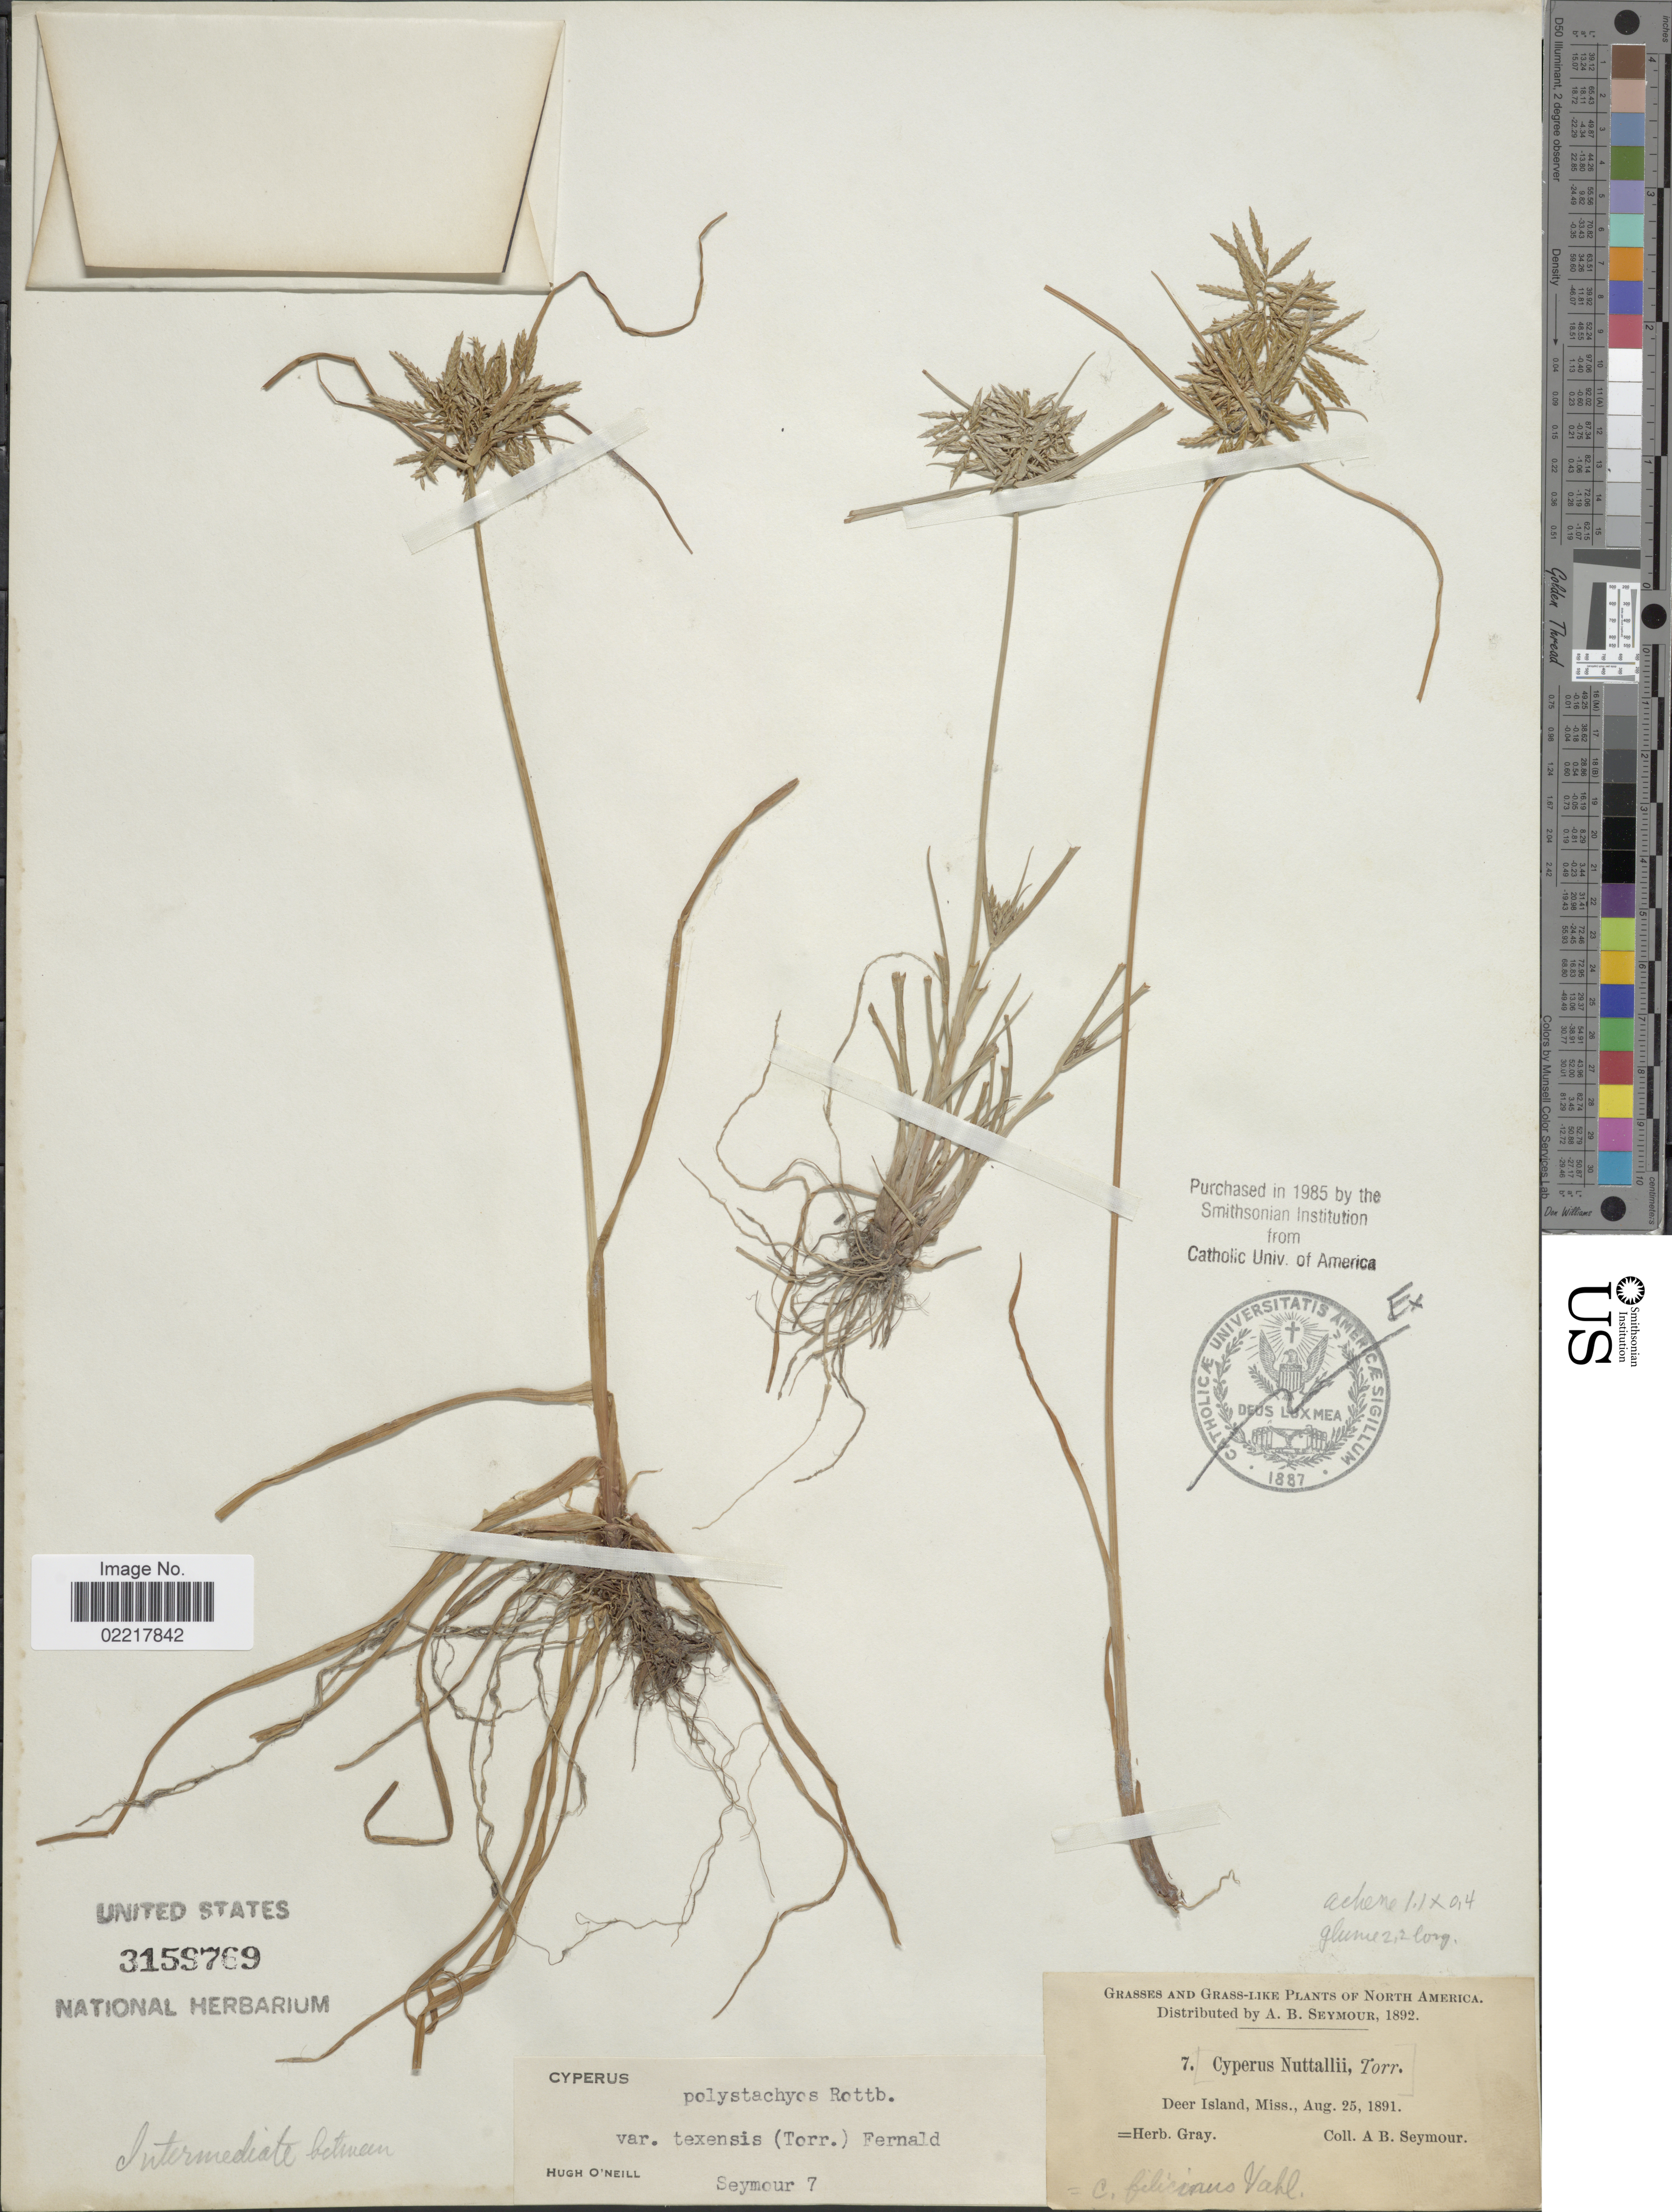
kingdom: Plantae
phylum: Tracheophyta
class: Liliopsida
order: Poales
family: Cyperaceae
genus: Cyperus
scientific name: Cyperus polystachyos var. texensis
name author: (Torr.) Fernald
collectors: A. Seymour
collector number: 7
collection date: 1891-08-25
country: United States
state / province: Mississippi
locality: Grasses and Grass-Like, Deer Island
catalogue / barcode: US 3159769